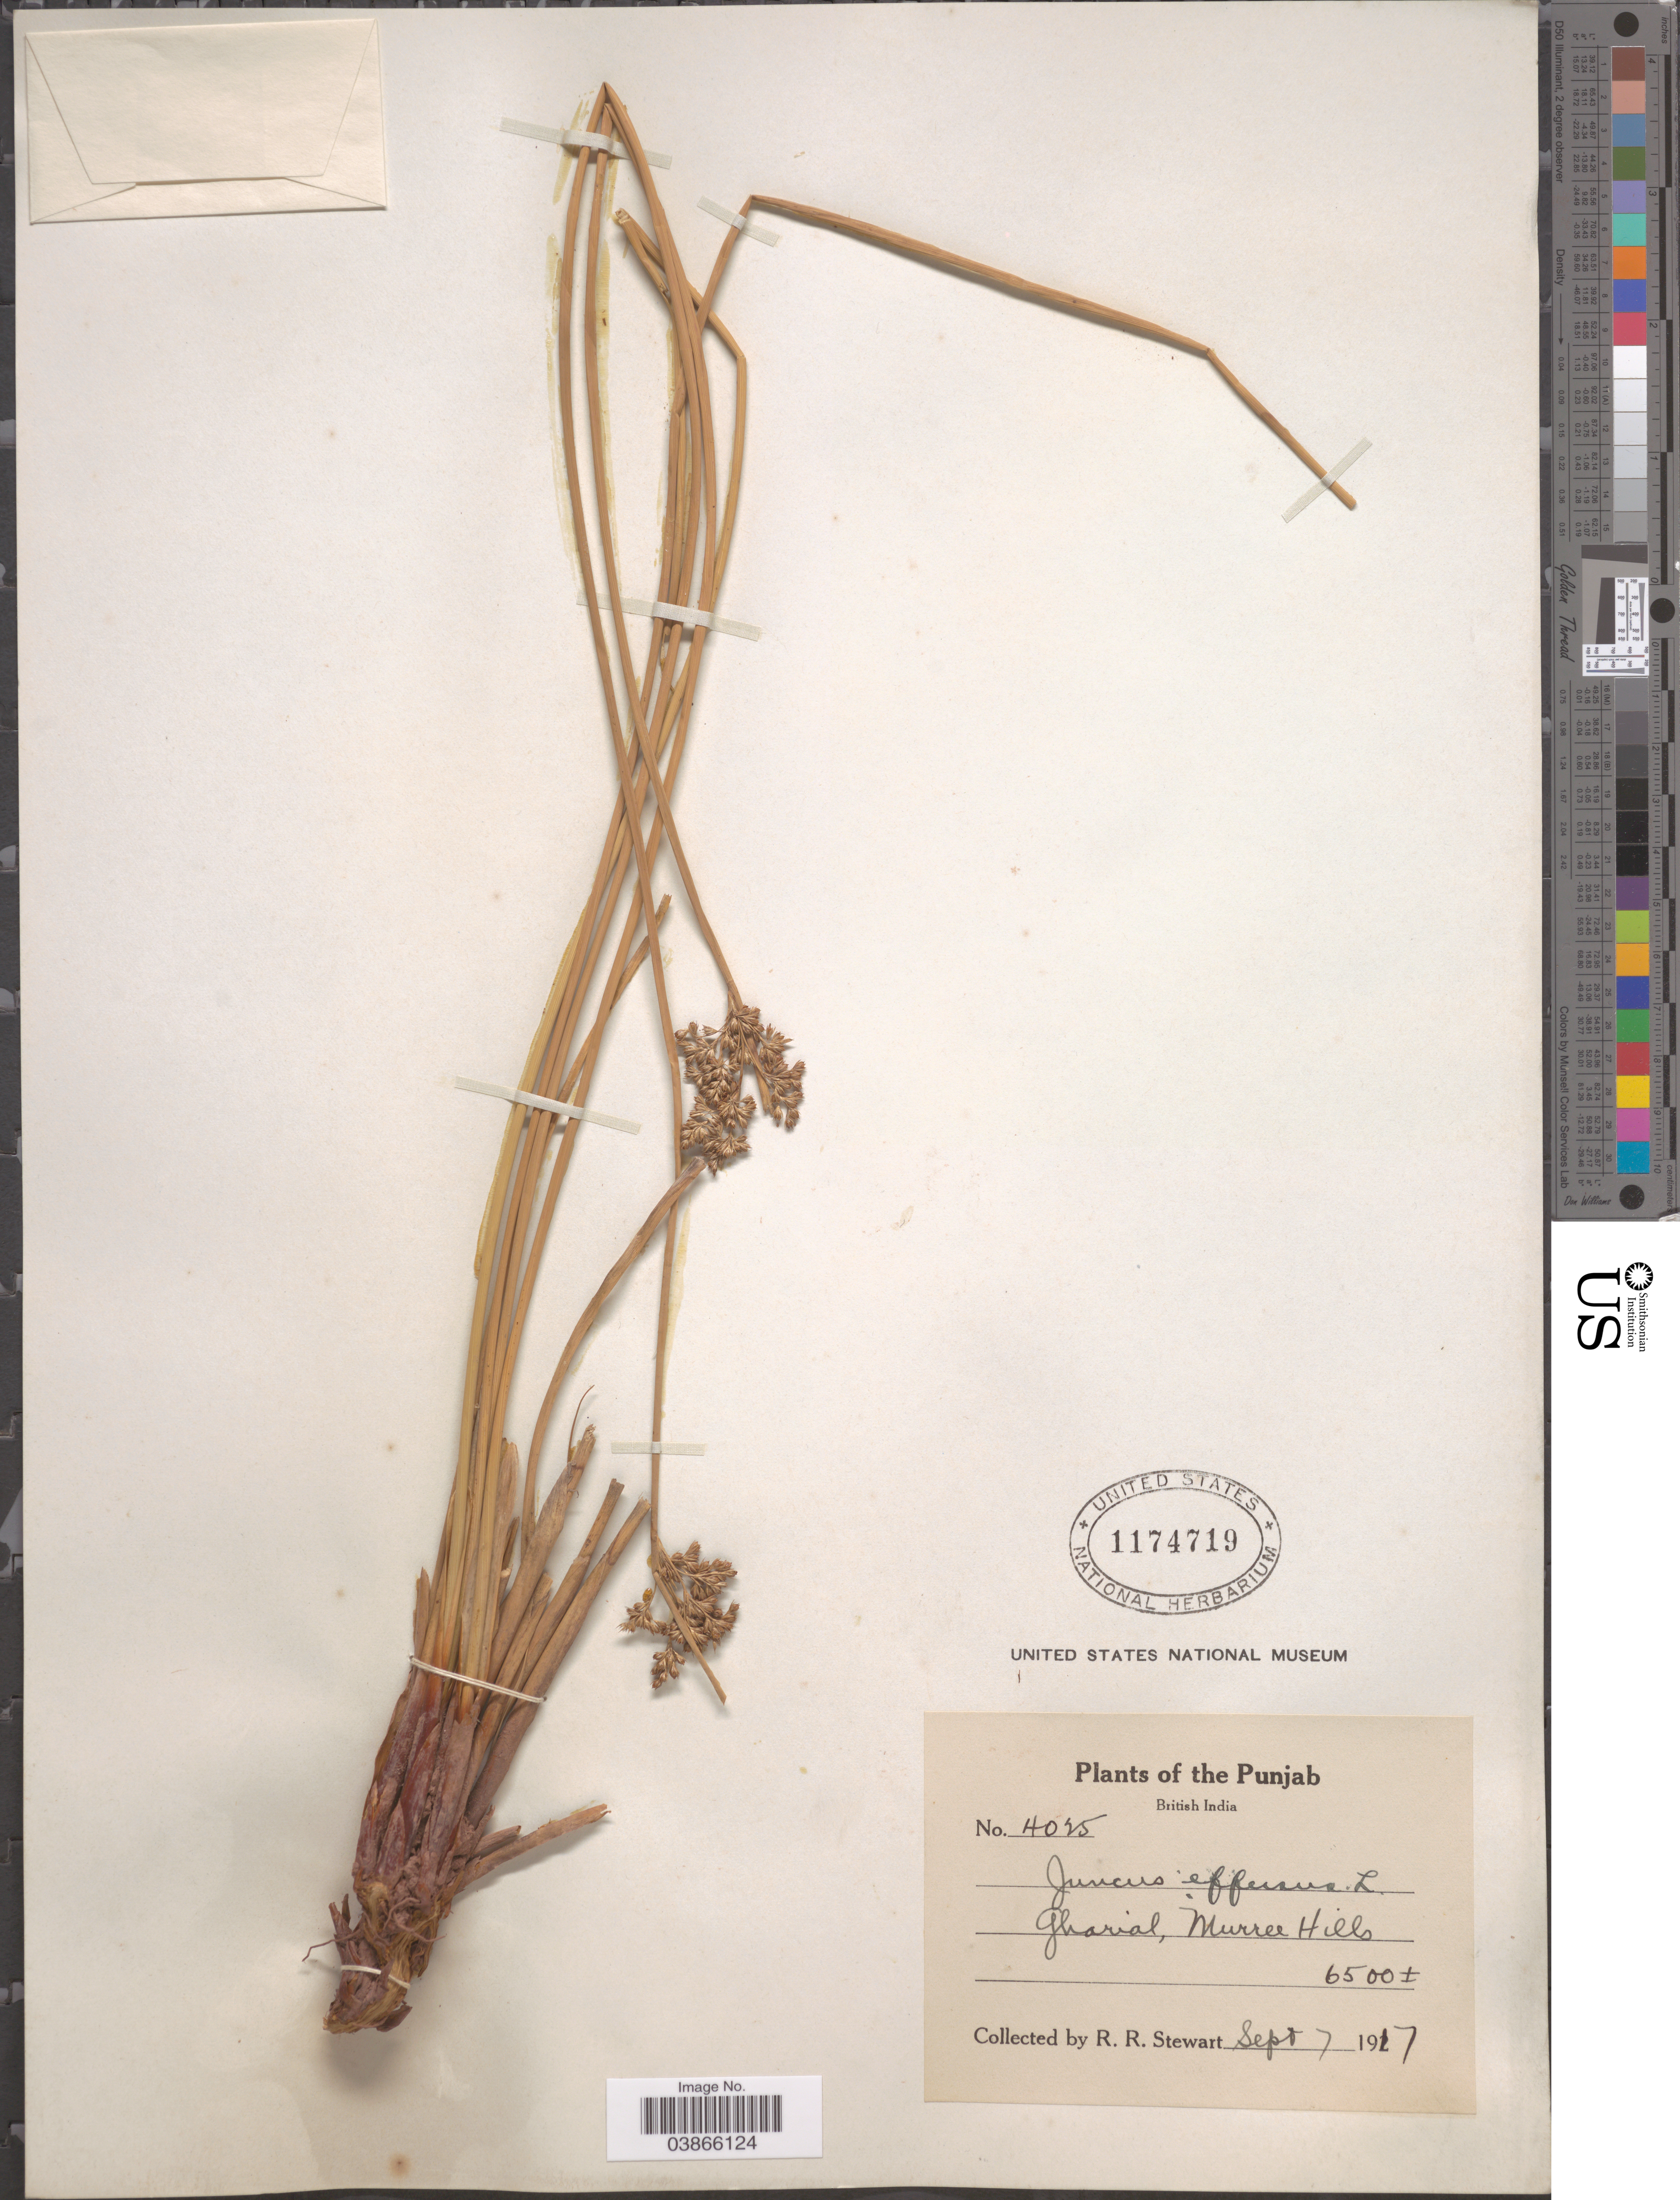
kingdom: Plantae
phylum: Tracheophyta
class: Liliopsida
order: Poales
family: Juncaceae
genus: Juncus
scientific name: Juncus effusus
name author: L.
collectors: R. Stewart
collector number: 4025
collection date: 1917-09-07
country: Pakistan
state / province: Punjab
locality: British India. Gharial, Murree Hills.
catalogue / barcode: US 1174719